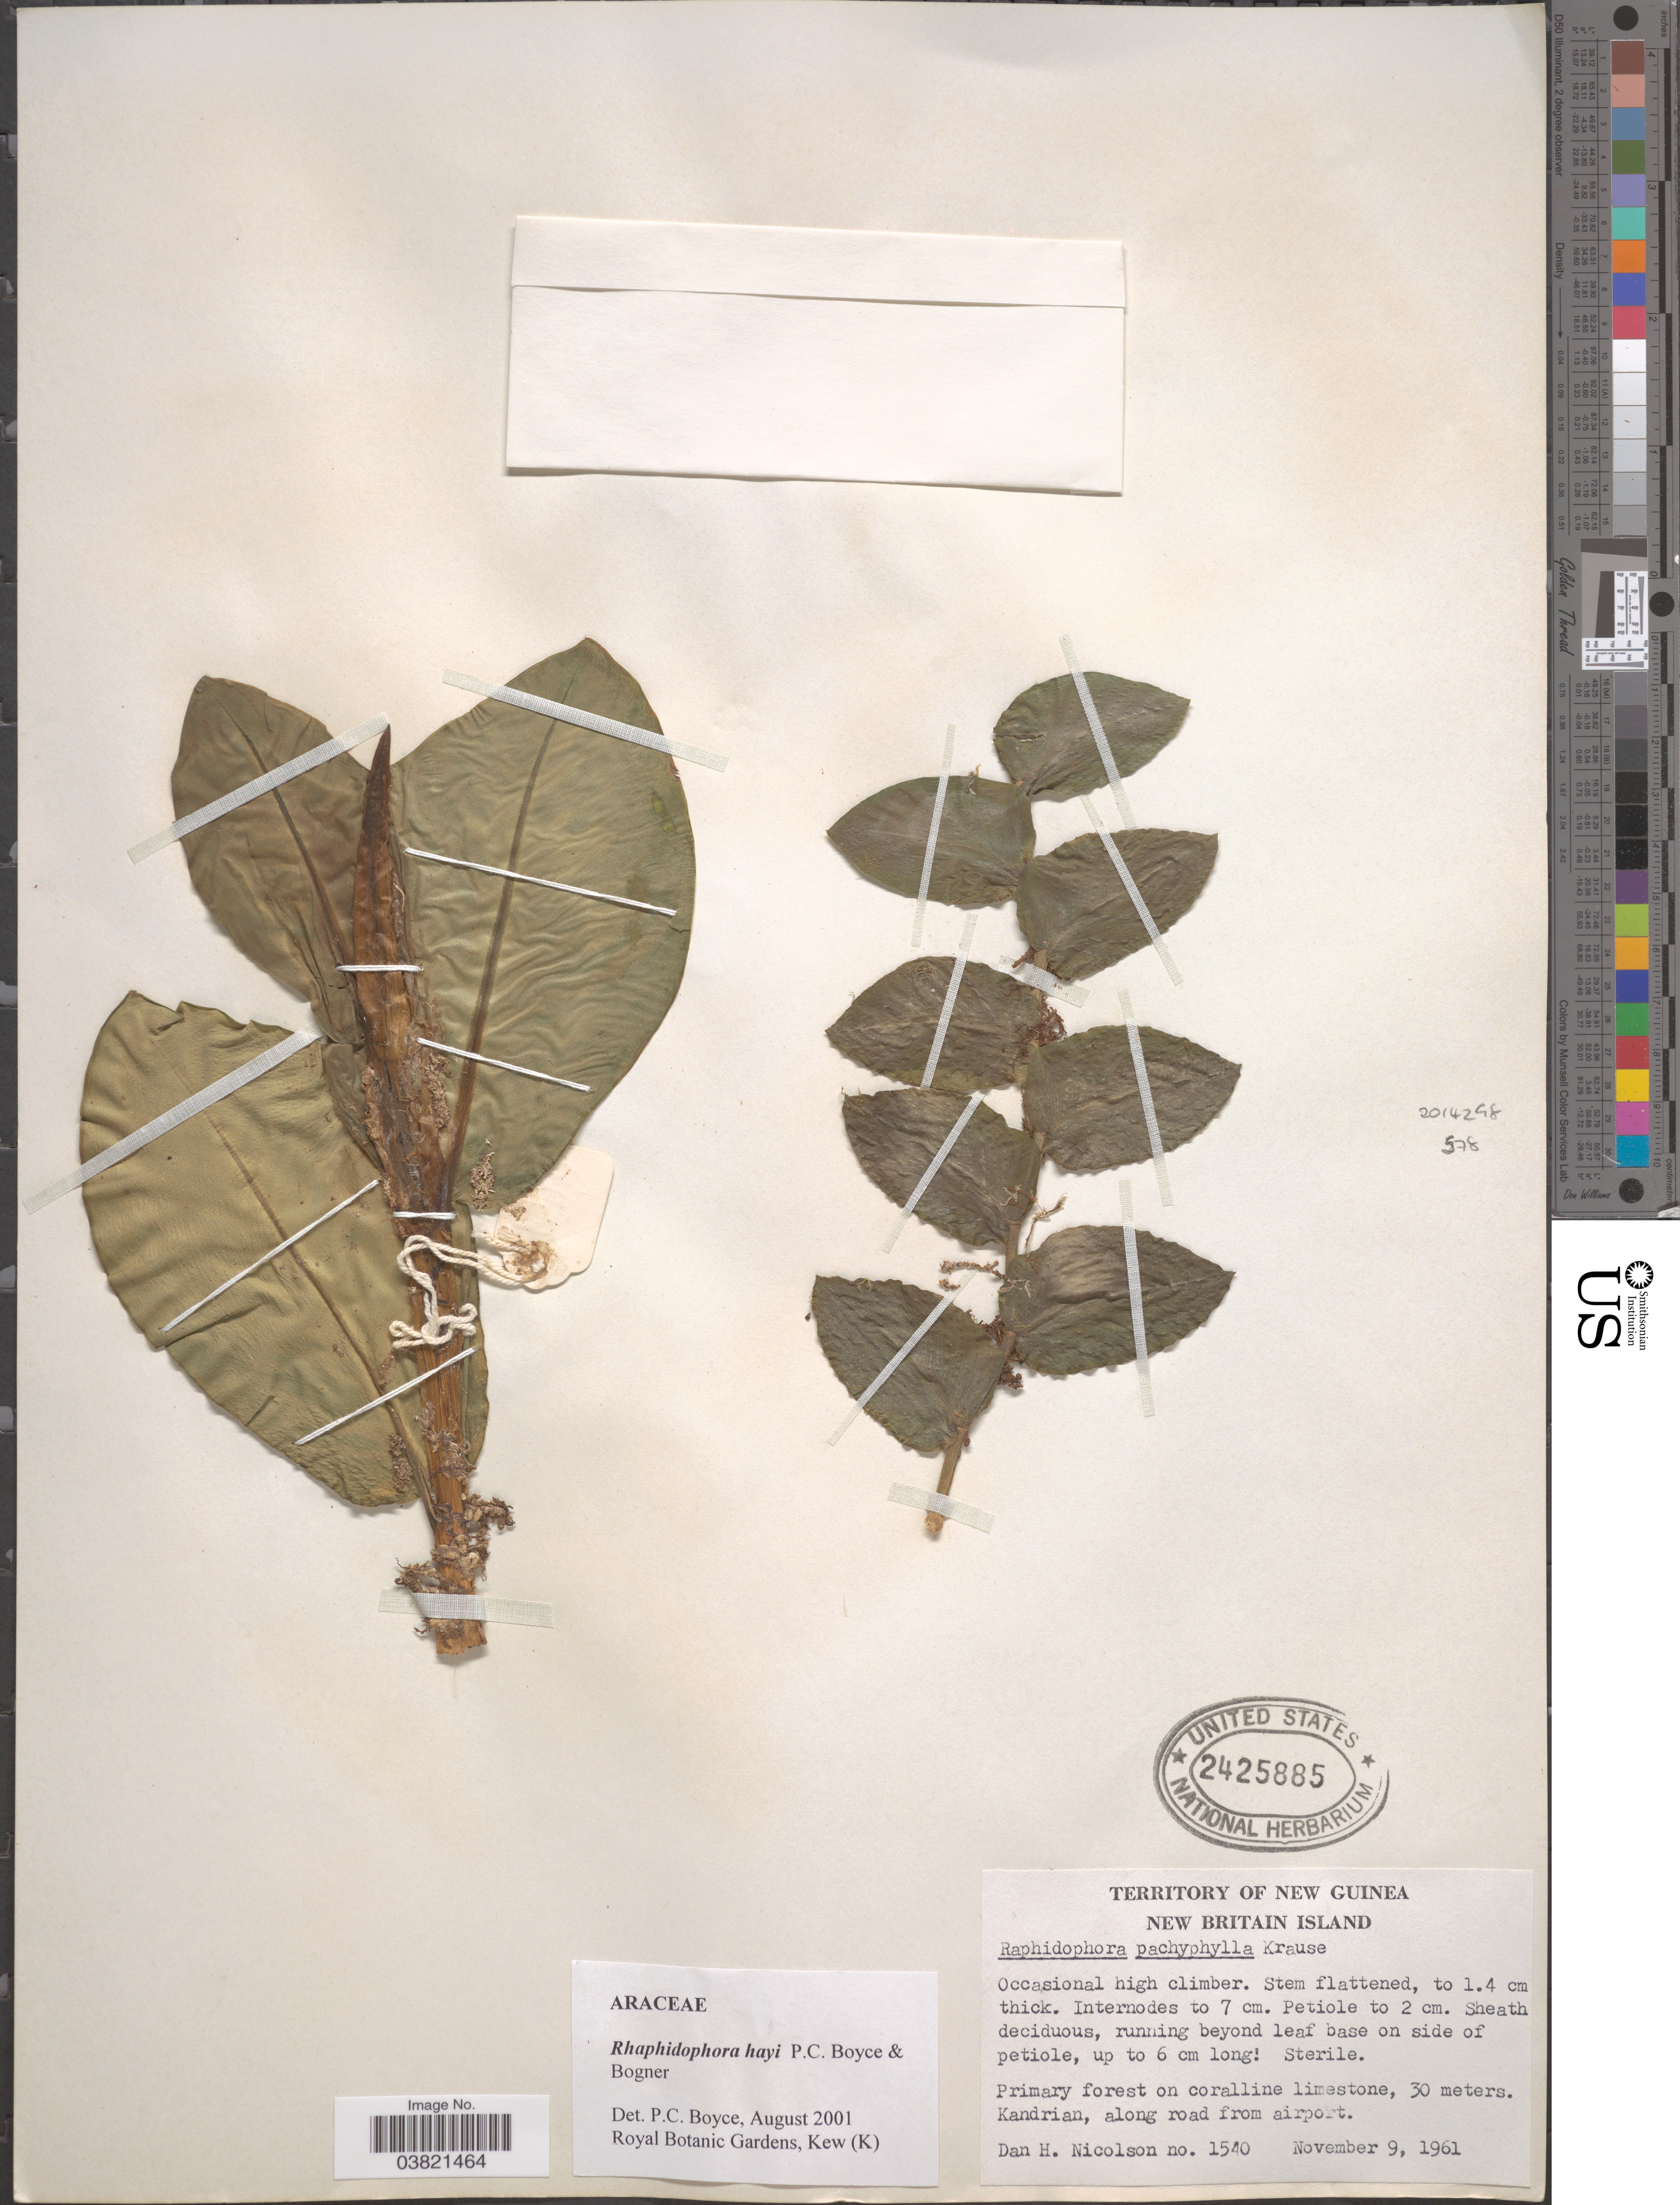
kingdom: Plantae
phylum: Tracheophyta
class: Liliopsida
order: Alismatales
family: Araceae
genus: Rhaphidophora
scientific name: Rhaphidophora hayi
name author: P.C. Boyce & Bogner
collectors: D. H. Nicolson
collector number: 1540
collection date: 1961-11-09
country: Papua New Guinea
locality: Territory of New Guinea. New Britain Island. Kandrian, along road from airport.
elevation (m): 30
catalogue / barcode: US 2425885